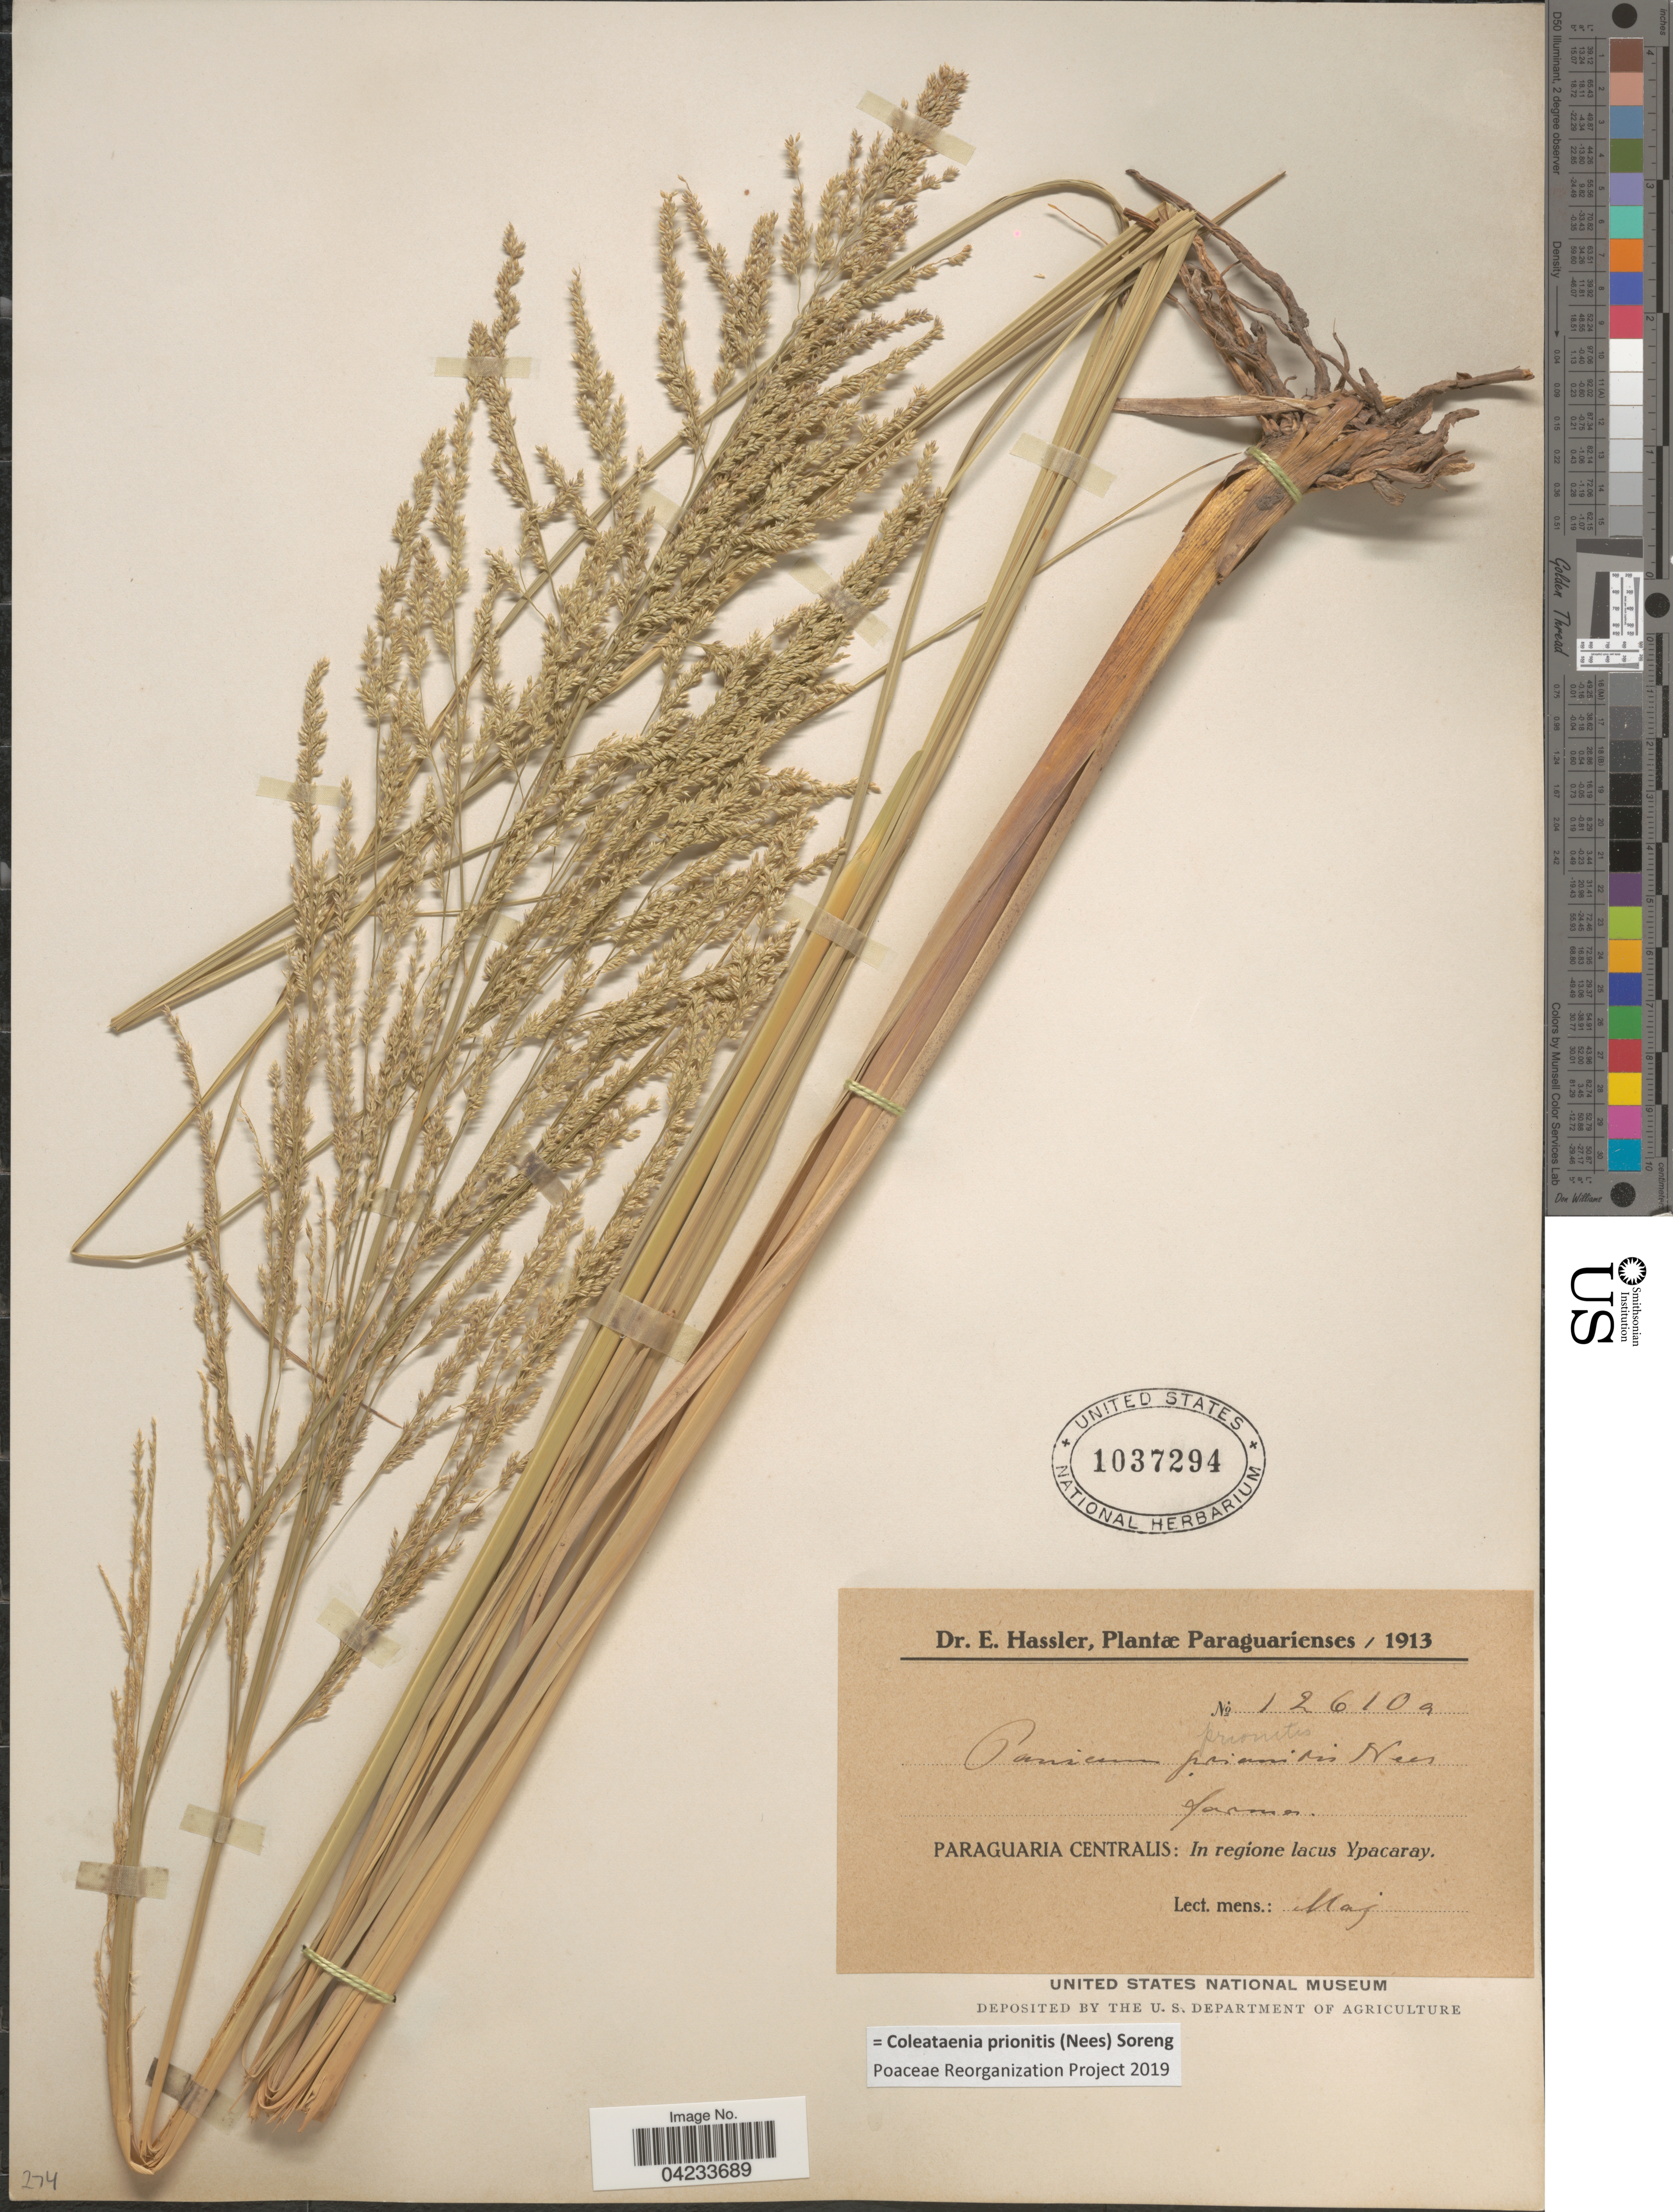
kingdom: Plantae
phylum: Tracheophyta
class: Liliopsida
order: Poales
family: Poaceae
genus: Coleataenia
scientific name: Coleataenia prionitis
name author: (Nees) Soreng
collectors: E. Hassler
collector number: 12610a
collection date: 1913-05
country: Paraguay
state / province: Paraguari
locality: Paraguarienses. Paraguaria Centralis: In regione lacus Ypacaray.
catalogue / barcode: US 1037294